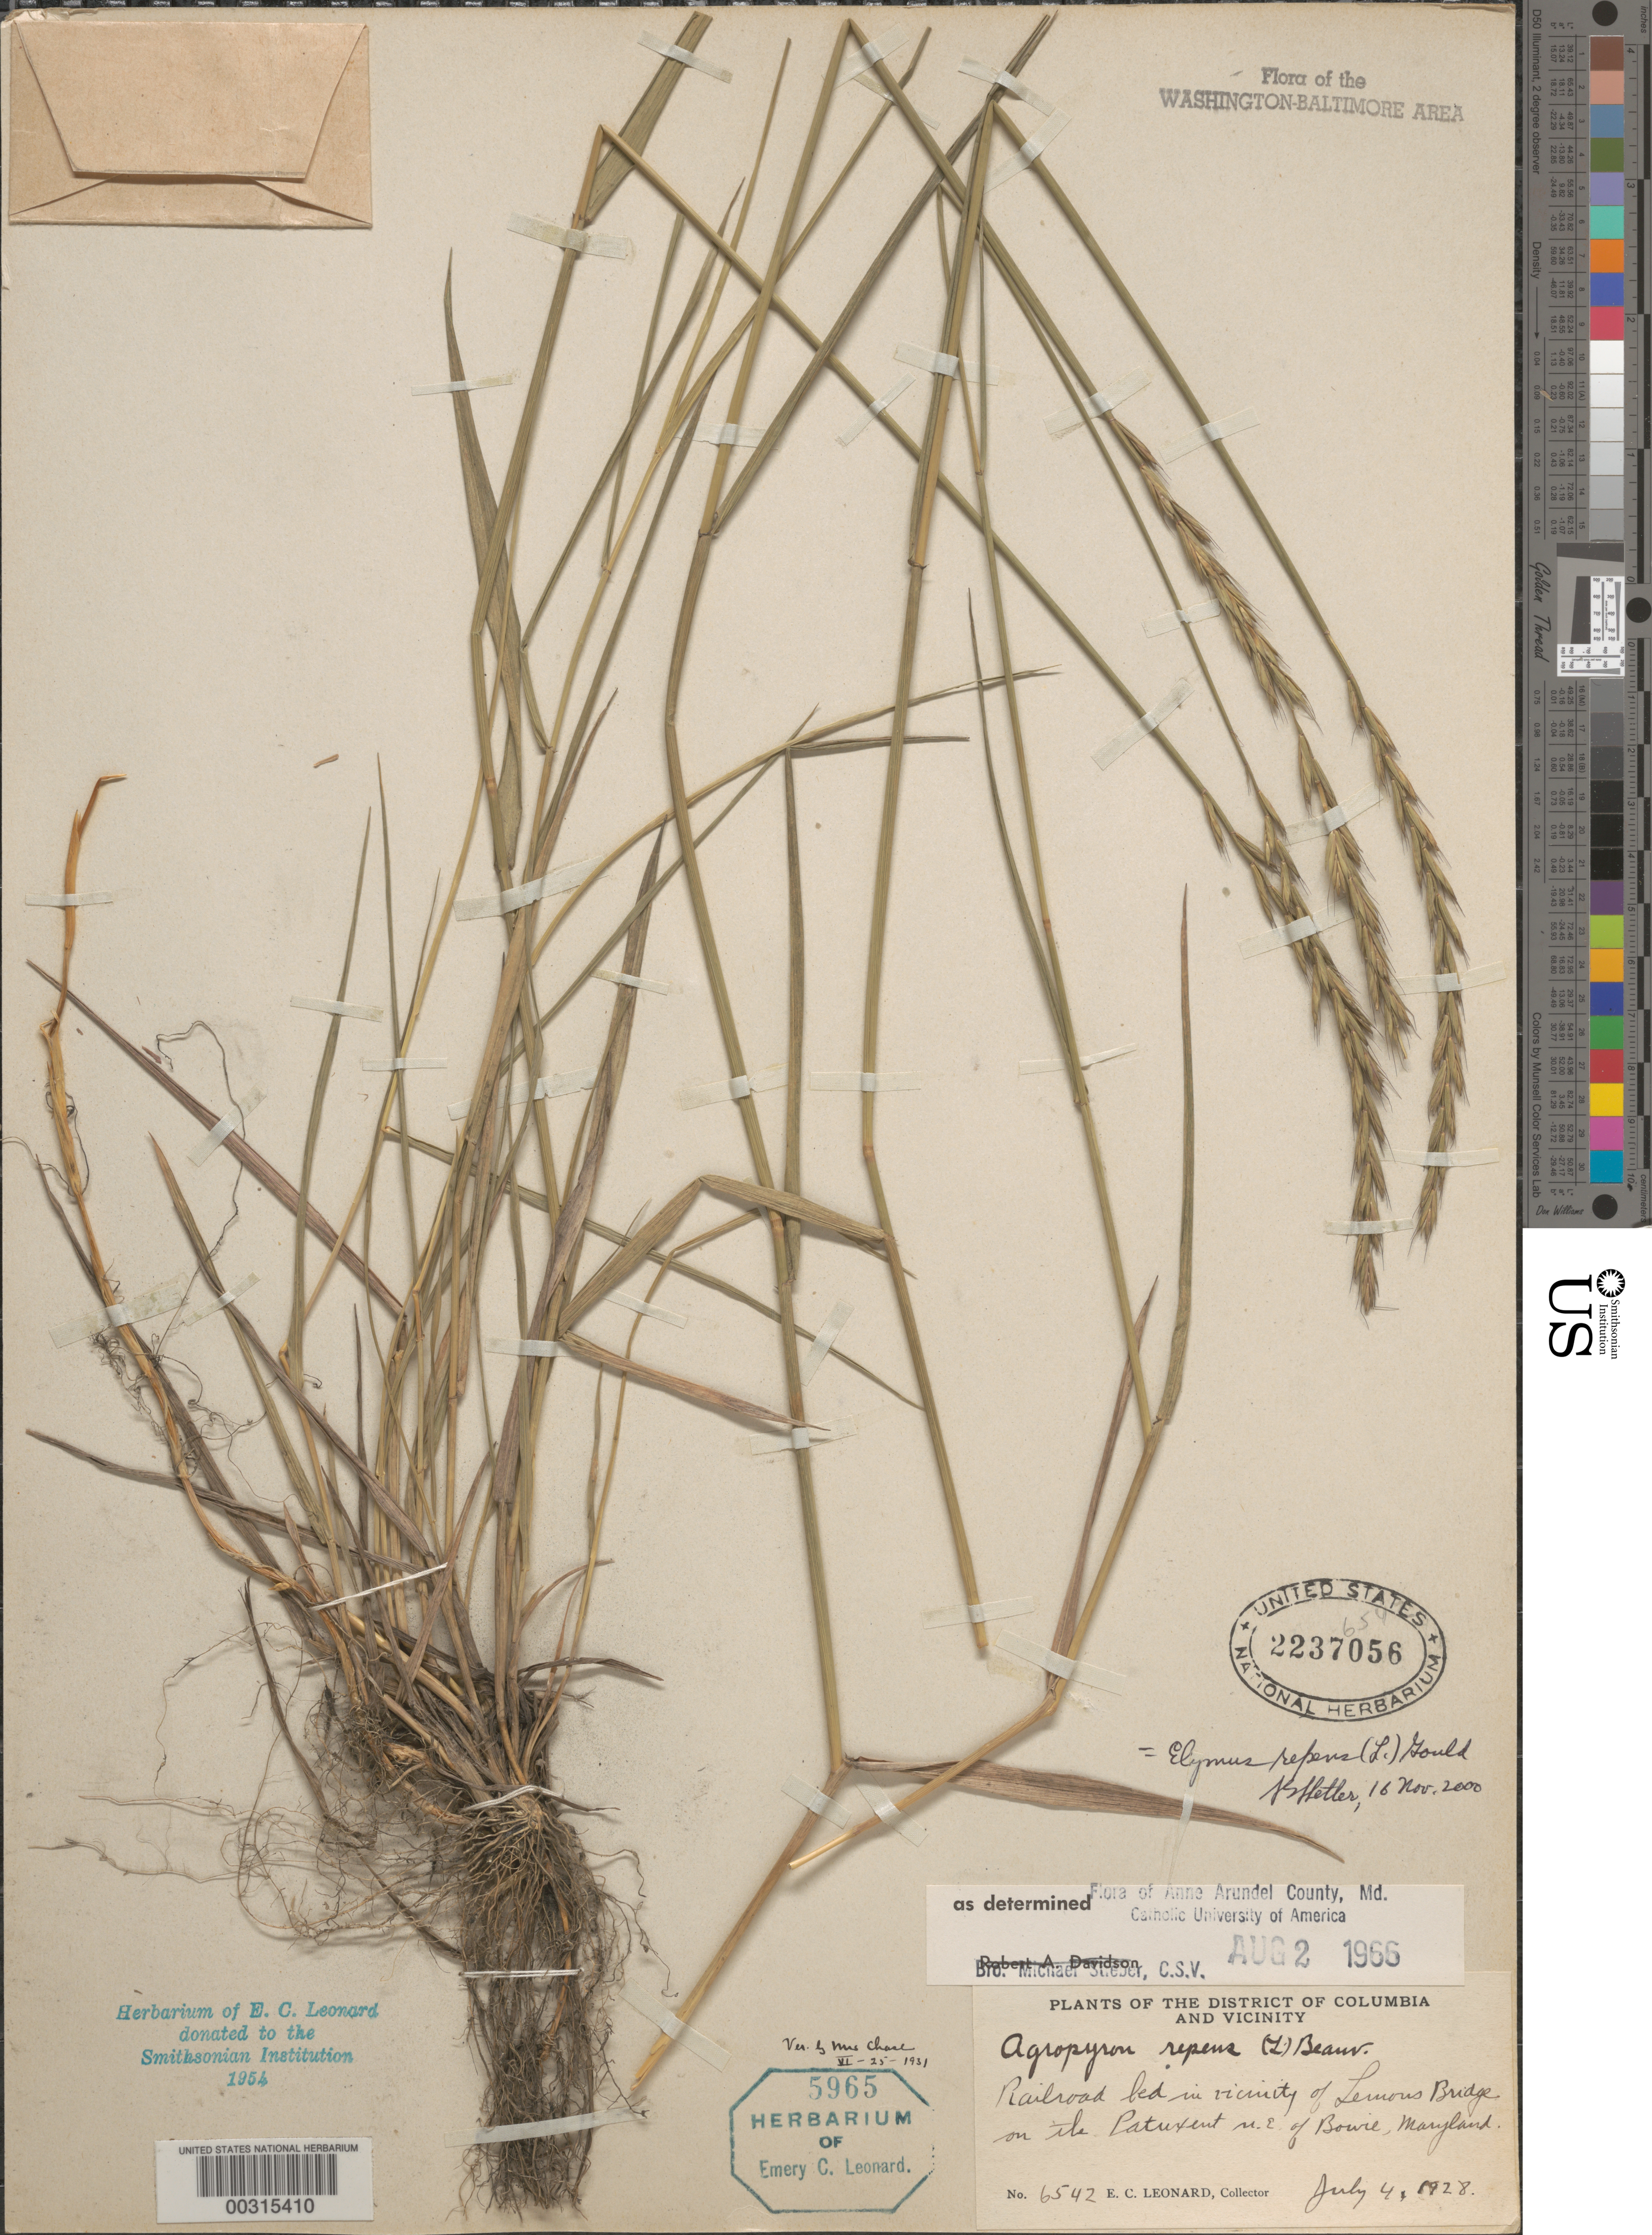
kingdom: Plantae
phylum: Tracheophyta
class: Liliopsida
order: Poales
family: Poaceae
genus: Elymus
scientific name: Elymus repens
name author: (L.) Gould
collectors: E. C. Leonard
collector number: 6542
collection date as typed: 04 Jul 1928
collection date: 1928-07-04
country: United States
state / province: Maryland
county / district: Prince George's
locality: Lemons Bridge, Patuxent River, northeast of Bowie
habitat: Railroad bed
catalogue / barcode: US 2237056